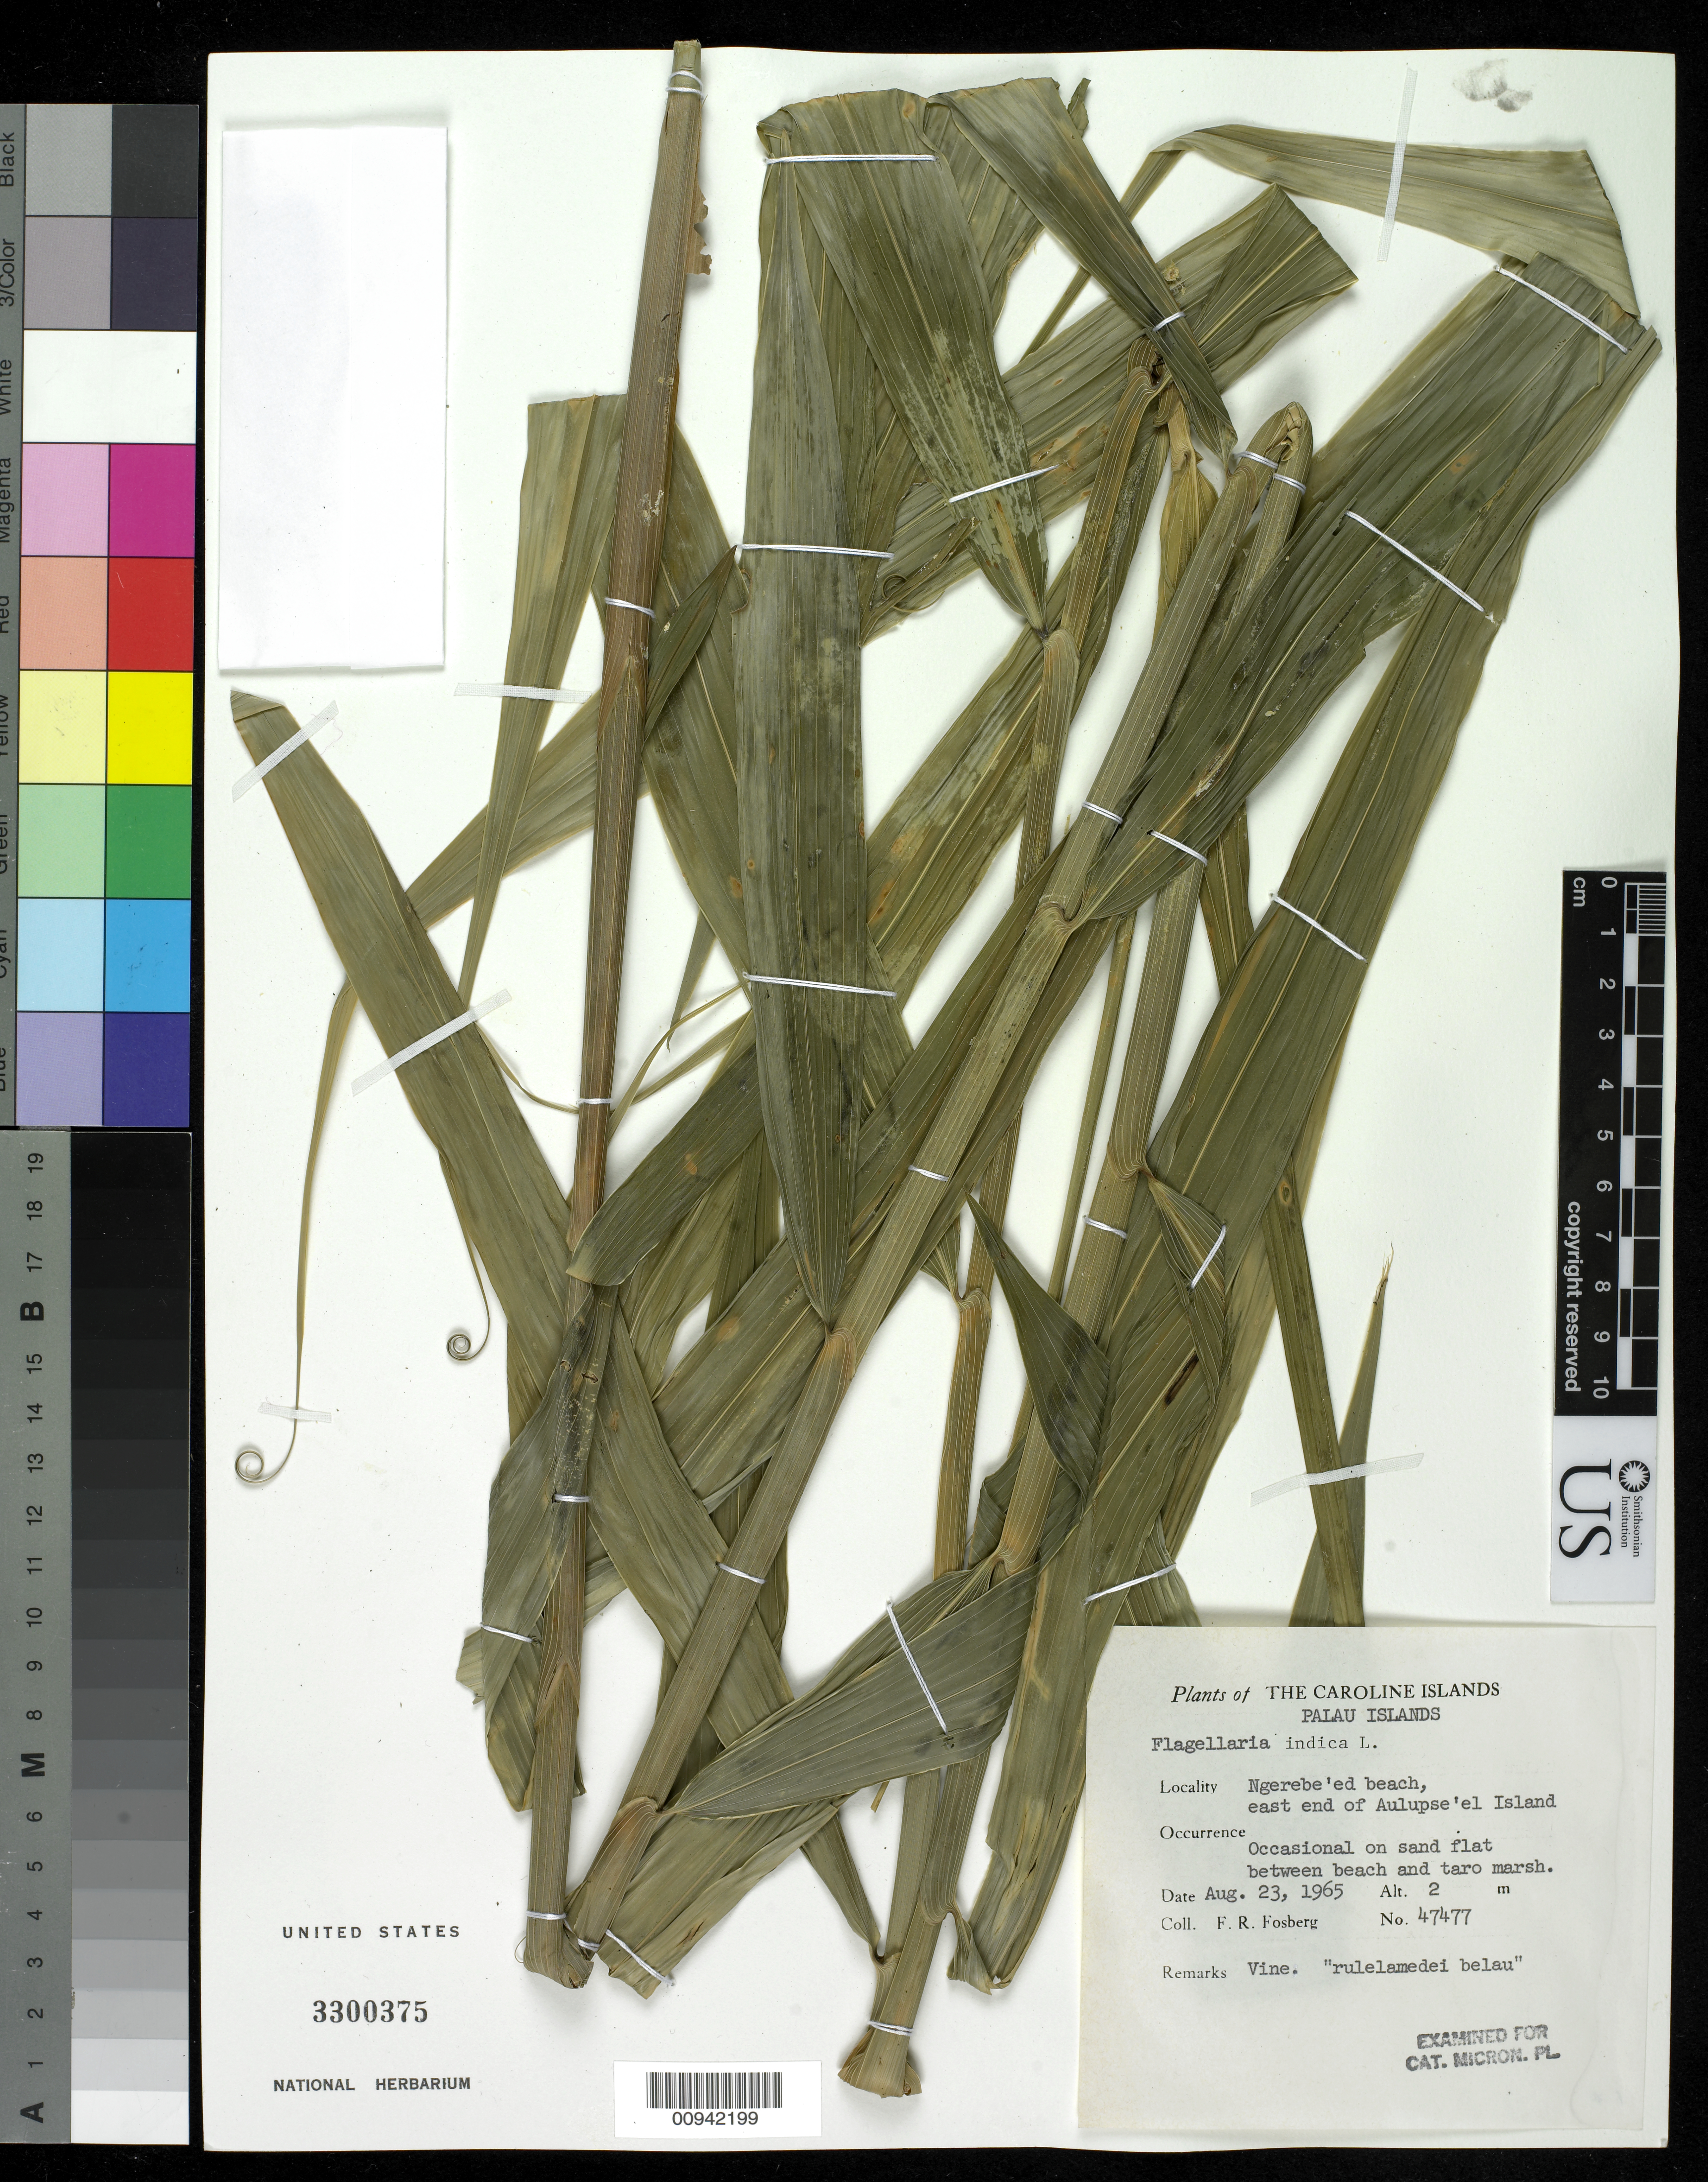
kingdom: Plantae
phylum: Tracheophyta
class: Liliopsida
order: Poales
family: Flagellariaceae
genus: Flagellaria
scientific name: Flagellaria indica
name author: L.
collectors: F. R. Fosberg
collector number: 47477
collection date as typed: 23 Aug 1965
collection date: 1965-08-23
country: Palau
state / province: Koror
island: Ulebsechel [Aulupse'el]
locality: Ngerebe'ed beach, east end of Aulupse'el Island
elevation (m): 2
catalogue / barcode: US 3300375